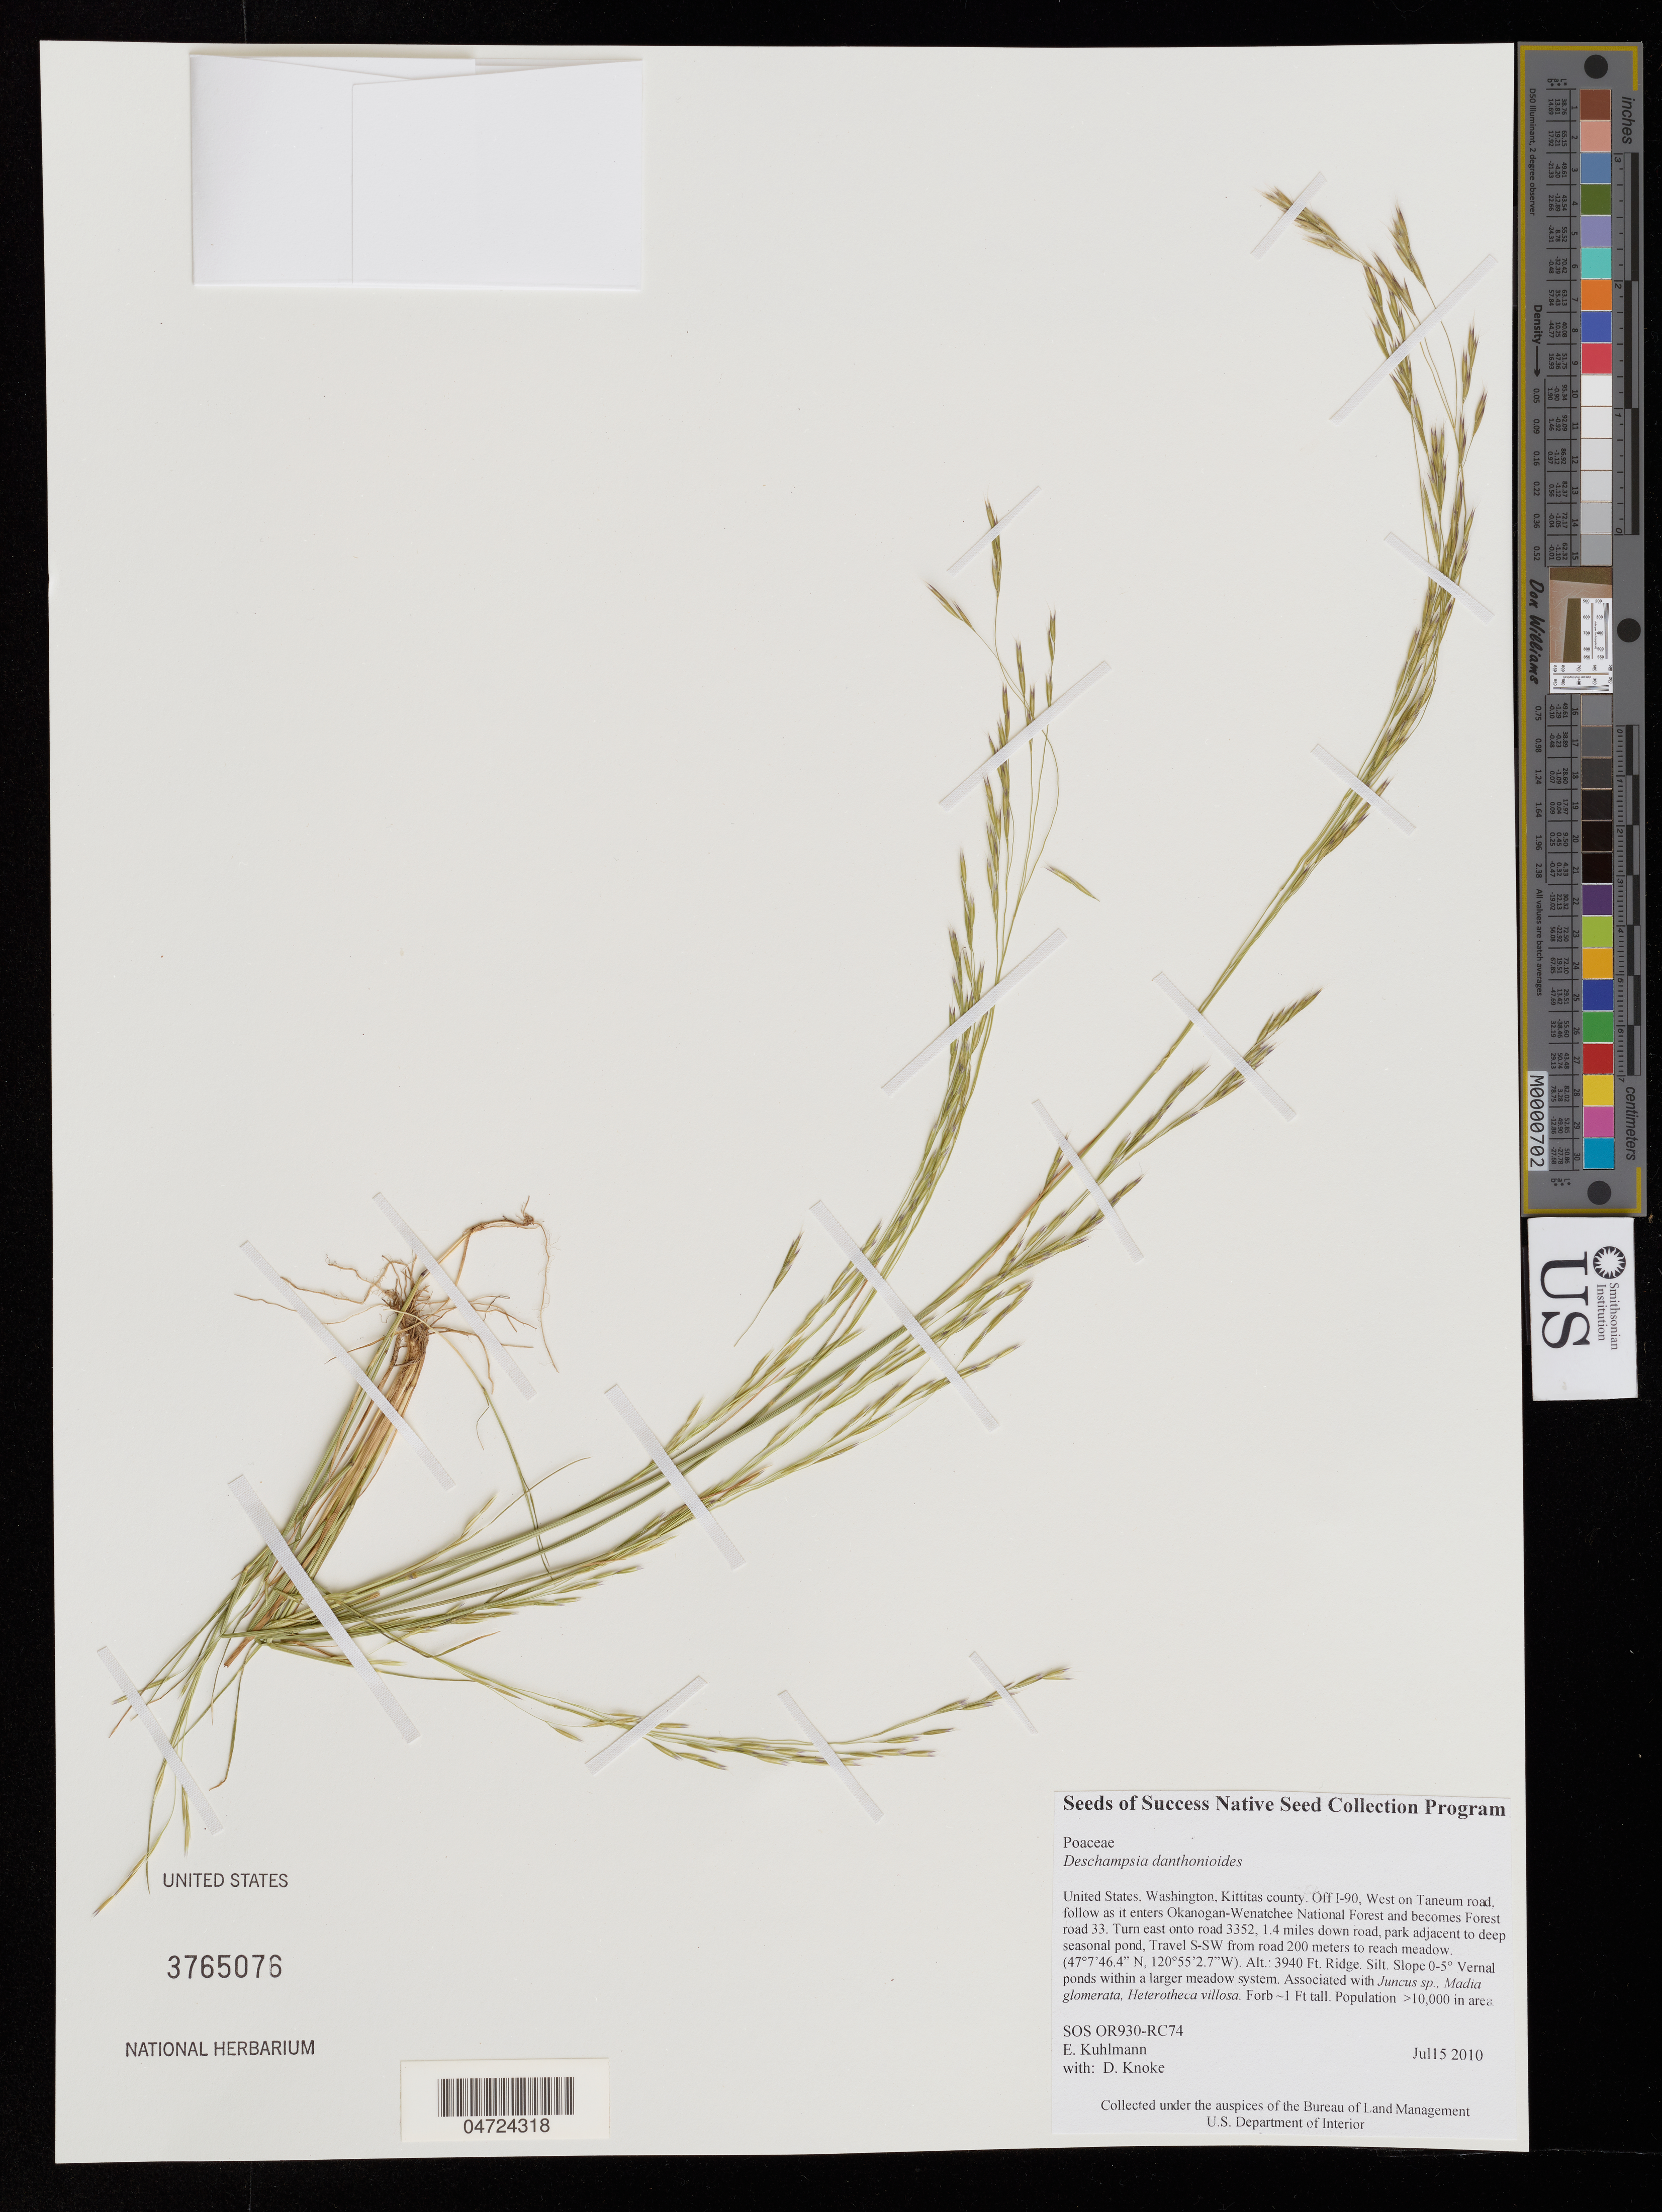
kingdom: Plantae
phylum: Tracheophyta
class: Liliopsida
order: Poales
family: Poaceae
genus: Deschampsia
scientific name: Deschampsia danthonioides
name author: (Trin.) Munro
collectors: E. Kuhlmann & D. Knoke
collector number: SOS OR930-RC74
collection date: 2010-07-15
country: United States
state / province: Washington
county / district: Kittitas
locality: Kittitas county. Off I-90, West on Taneum road, follow as it enters Okanogan-Wenatchee National Forest and becomes Forest road 33. Turn east onto road 3352, 1.4 miles down road, park adjacent to deep seasonal pond, Travel S-SW from road 200 meters to reach meadow.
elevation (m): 1201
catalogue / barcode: US 3765076